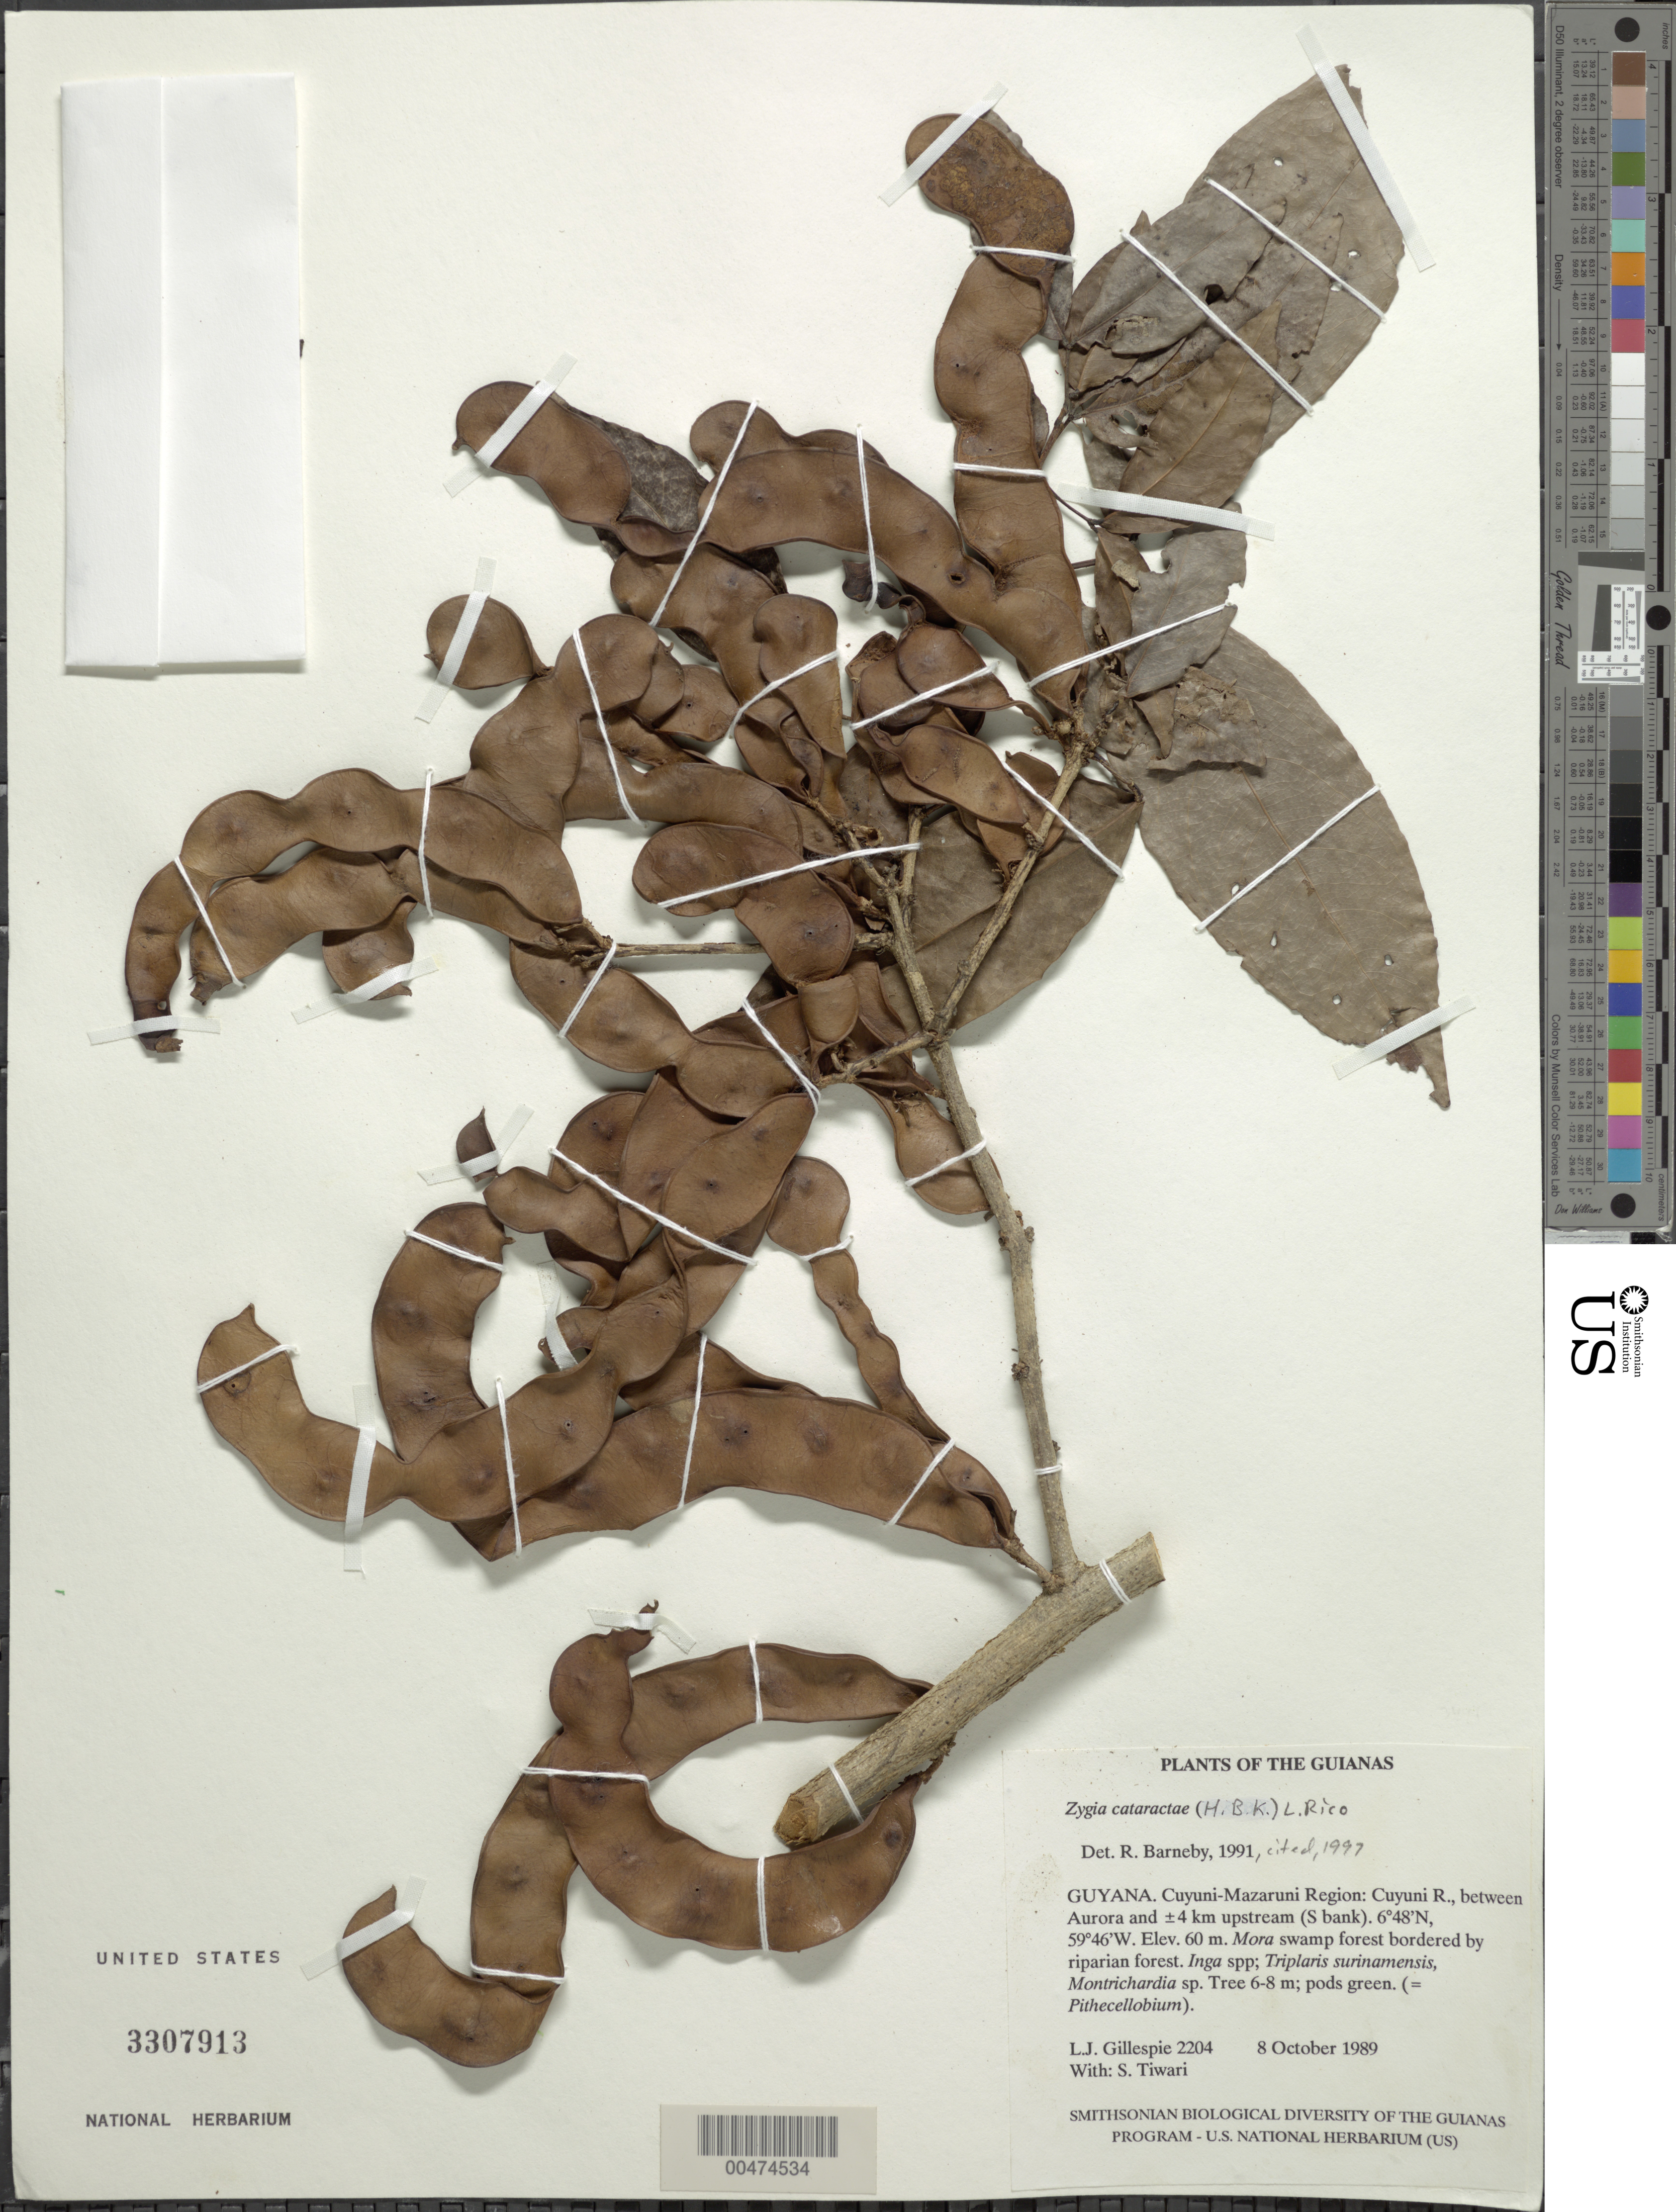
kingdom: Plantae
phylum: Tracheophyta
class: Magnoliopsida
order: Fabales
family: Fabaceae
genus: Zygia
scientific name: Zygia cataractae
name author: (Kunth) L. Rico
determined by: Barneby, Rupert C., (NY)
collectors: L. J. Gillespie & S. Tiwari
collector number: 2204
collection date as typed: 8 October 1989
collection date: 1989-10-08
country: Guyana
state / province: Cuyuni-Mazaruni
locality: Cuyuni R., between Aurora and ±4 km upstream (S bank)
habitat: Mora swamp forest bordered by riparian forest. Inga spp; Triplaris surinamensis, Montrichardia sp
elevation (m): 60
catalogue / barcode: US 3307913